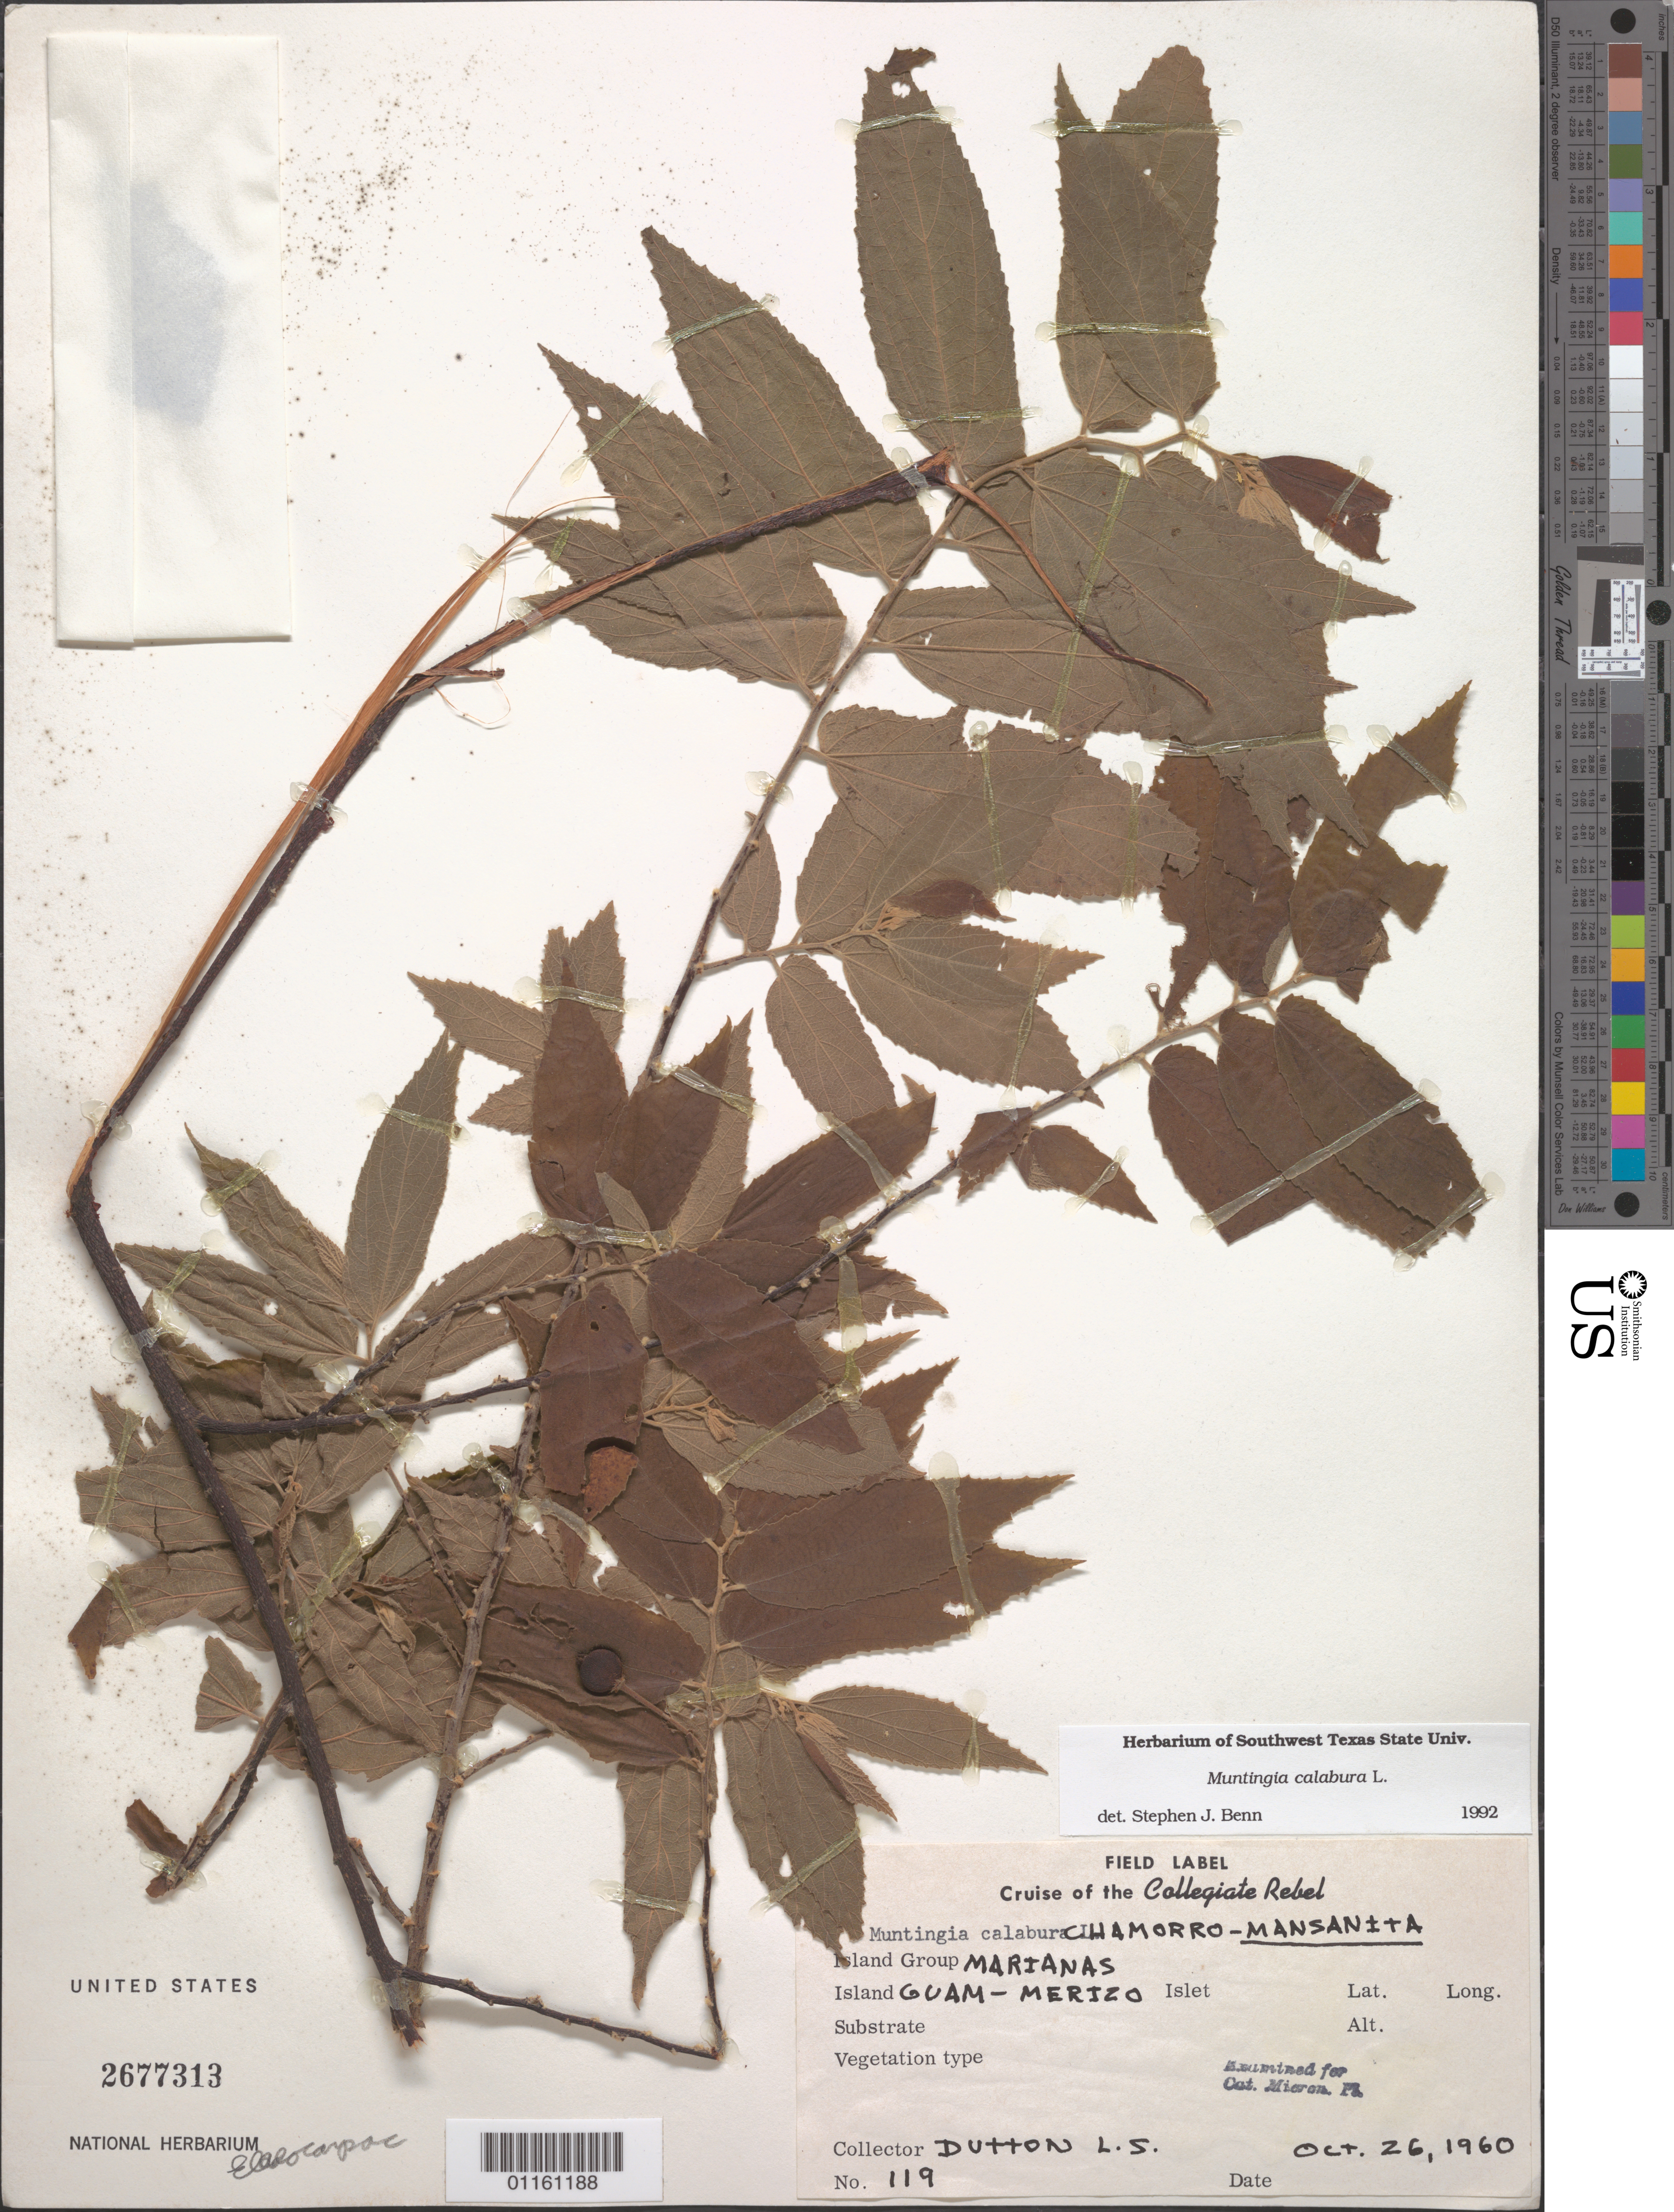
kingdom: Plantae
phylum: Tracheophyta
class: Magnoliopsida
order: Malvales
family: Muntingiaceae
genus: Muntingia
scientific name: Muntingia calabura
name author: L.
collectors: L. Dutton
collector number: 119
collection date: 1960-10-26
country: Guam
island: Mariana Islands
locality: Merizo.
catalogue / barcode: US 2677313